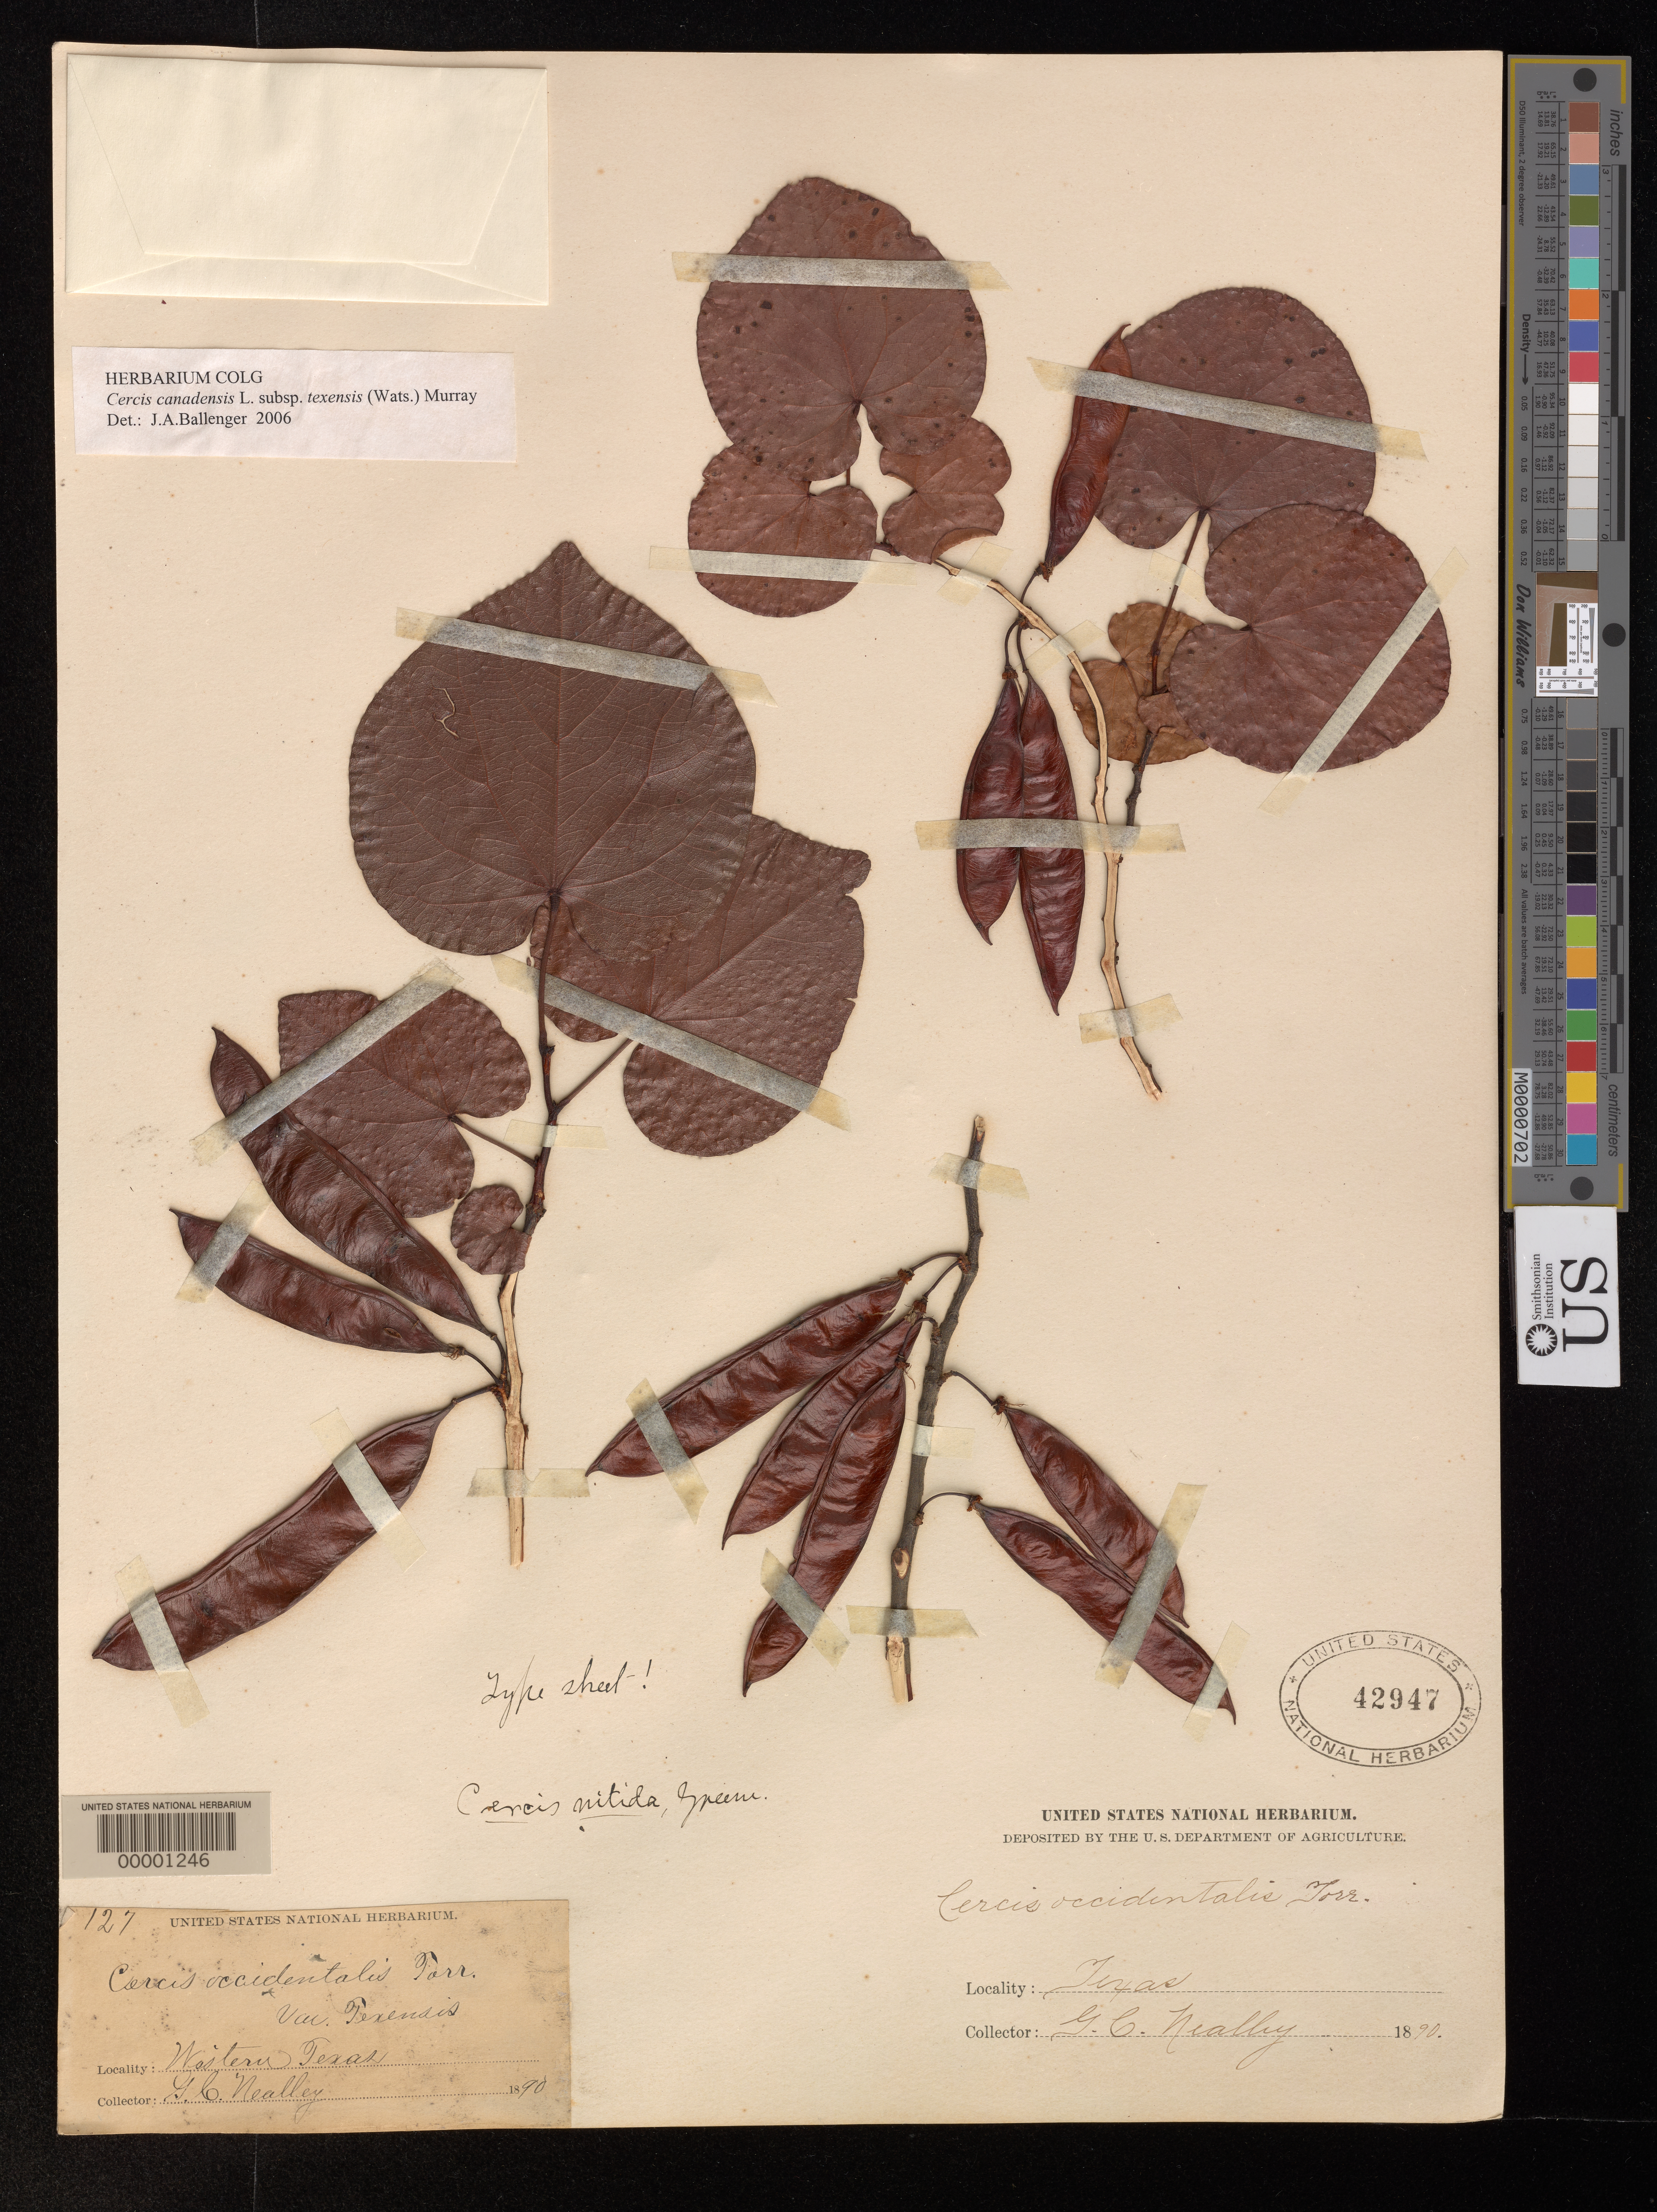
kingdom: Plantae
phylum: Tracheophyta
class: Magnoliopsida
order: Fabales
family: Fabaceae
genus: Cercis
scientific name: Cercis nitida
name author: Greene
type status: Isotype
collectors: G. C. Nealley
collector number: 127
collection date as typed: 1890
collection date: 1890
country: United States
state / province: Texas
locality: Western Texas.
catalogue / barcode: US 42947